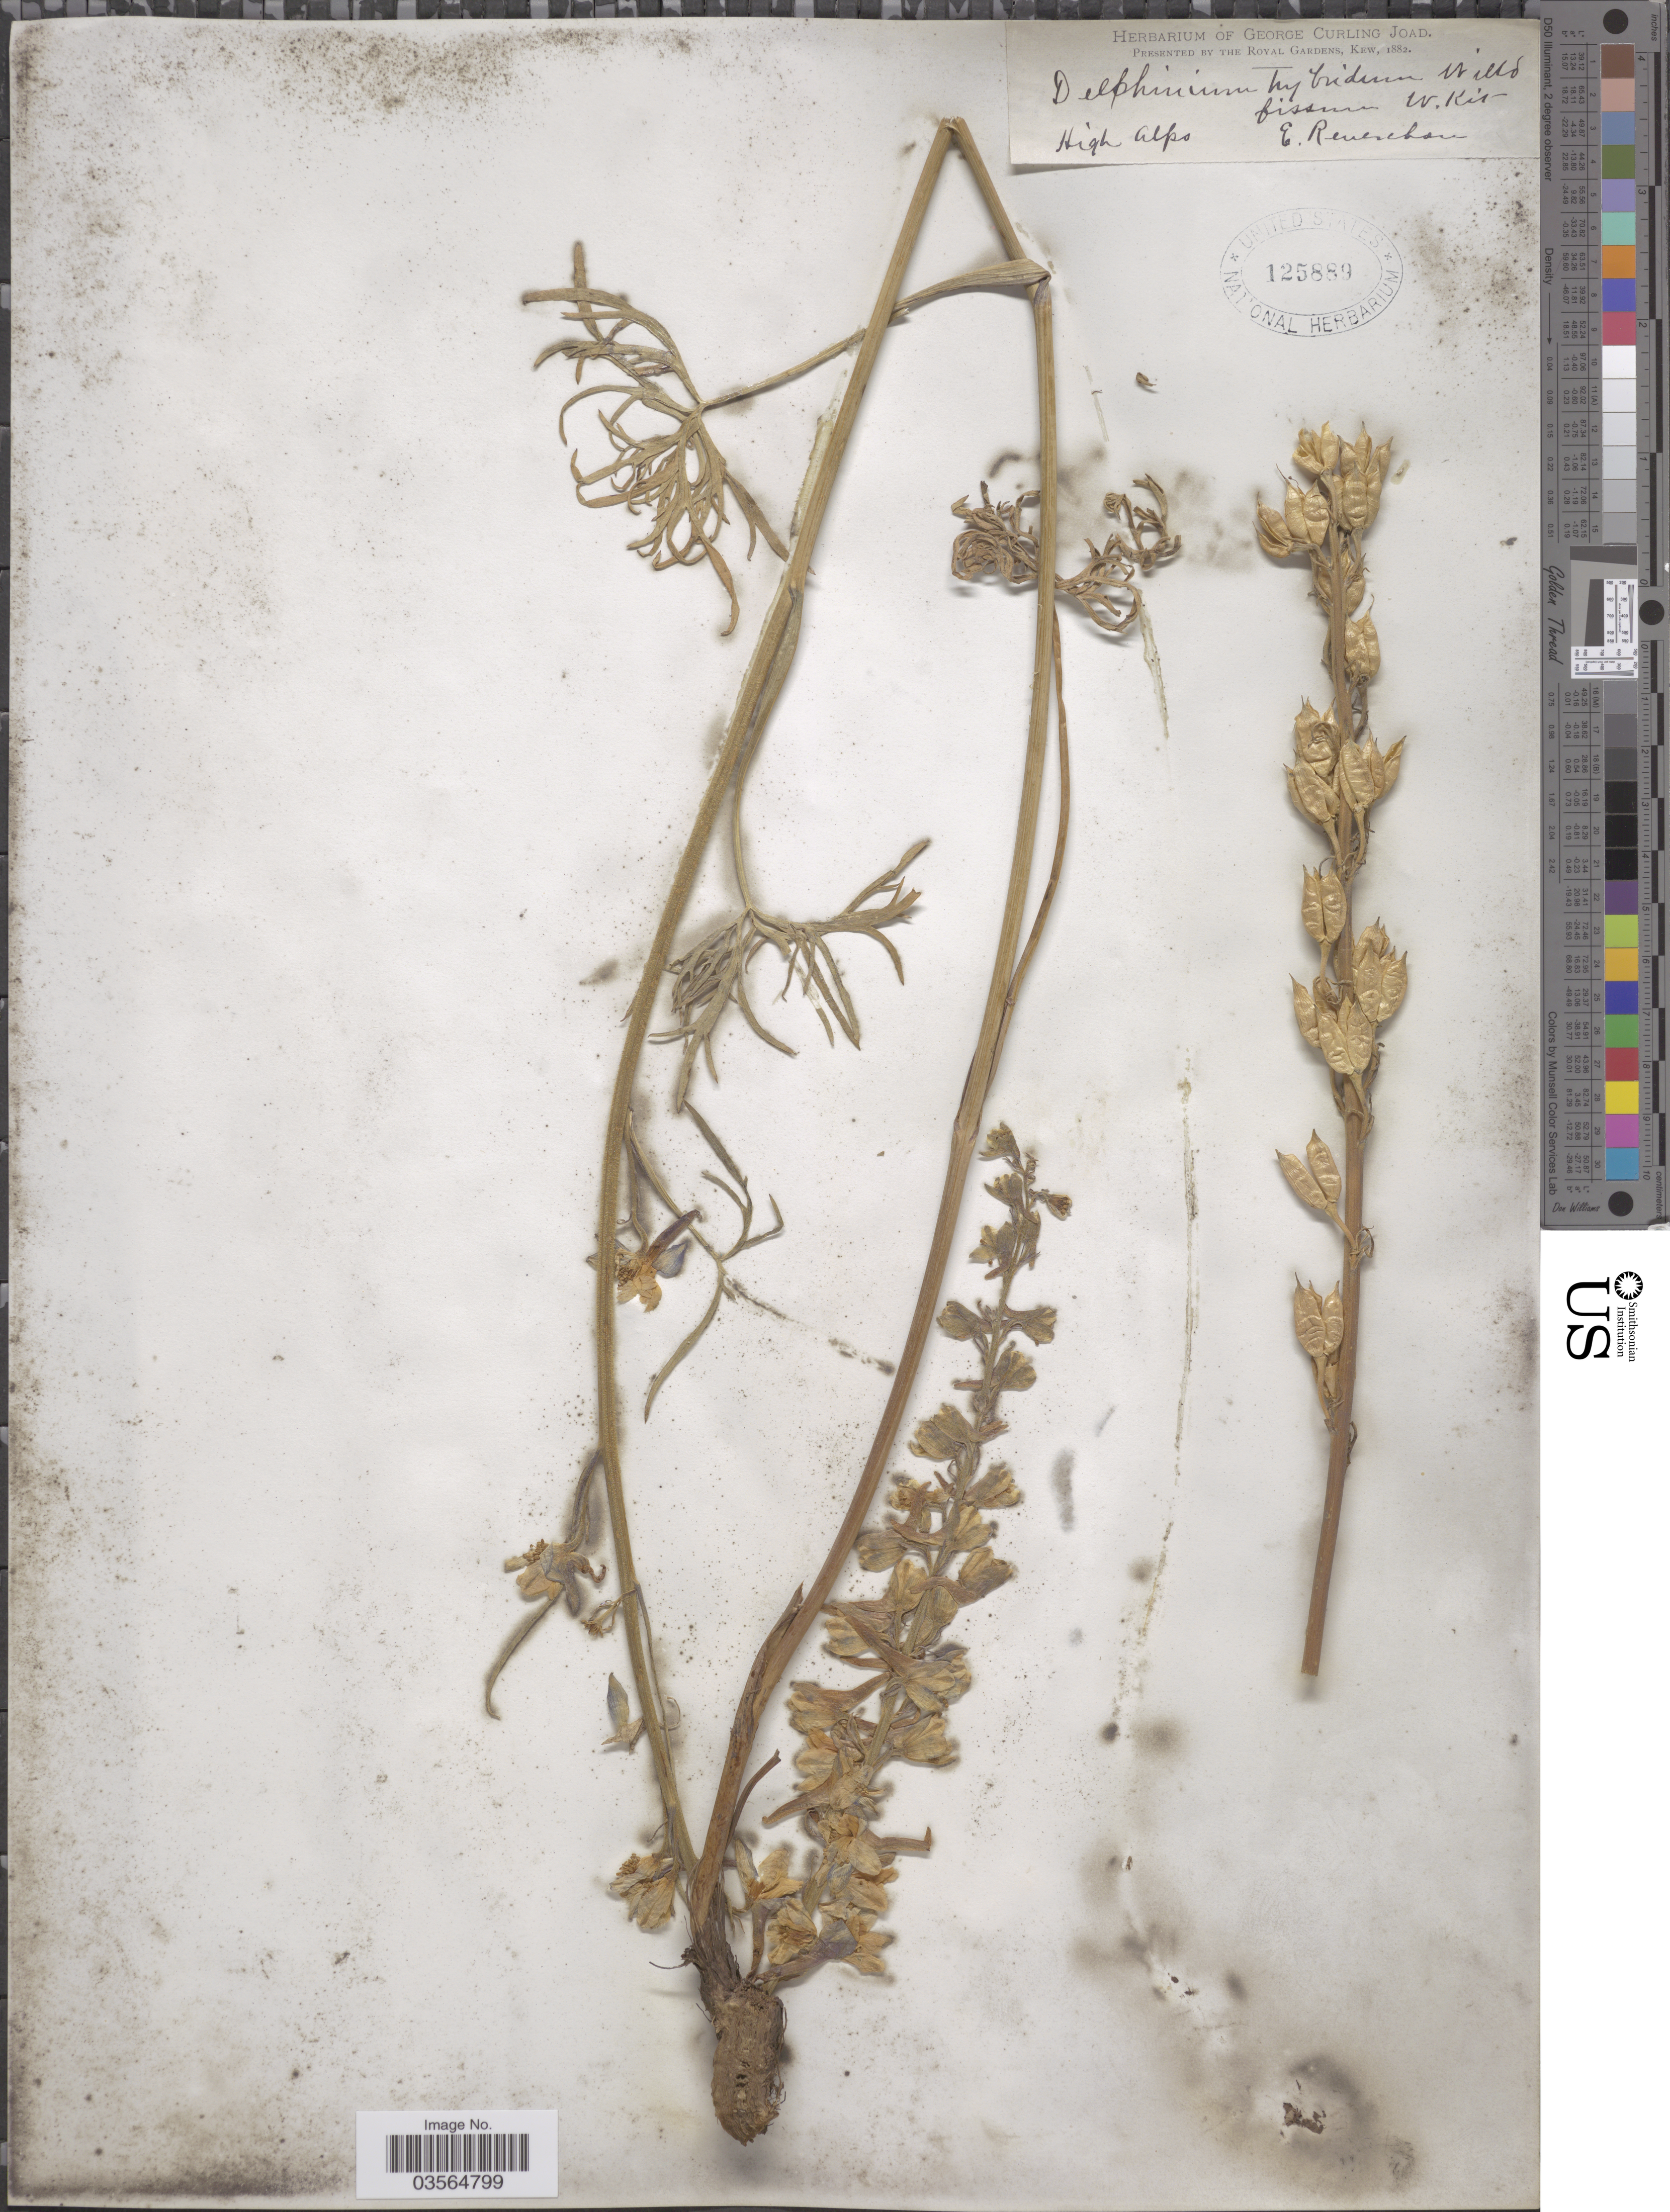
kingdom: Plantae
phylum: Tracheophyta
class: Magnoliopsida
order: Ranunculales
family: Ranunculaceae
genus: Delphinium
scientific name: Delphinium hybridum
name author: L.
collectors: E. Reverchon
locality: High Alps.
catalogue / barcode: US 125889